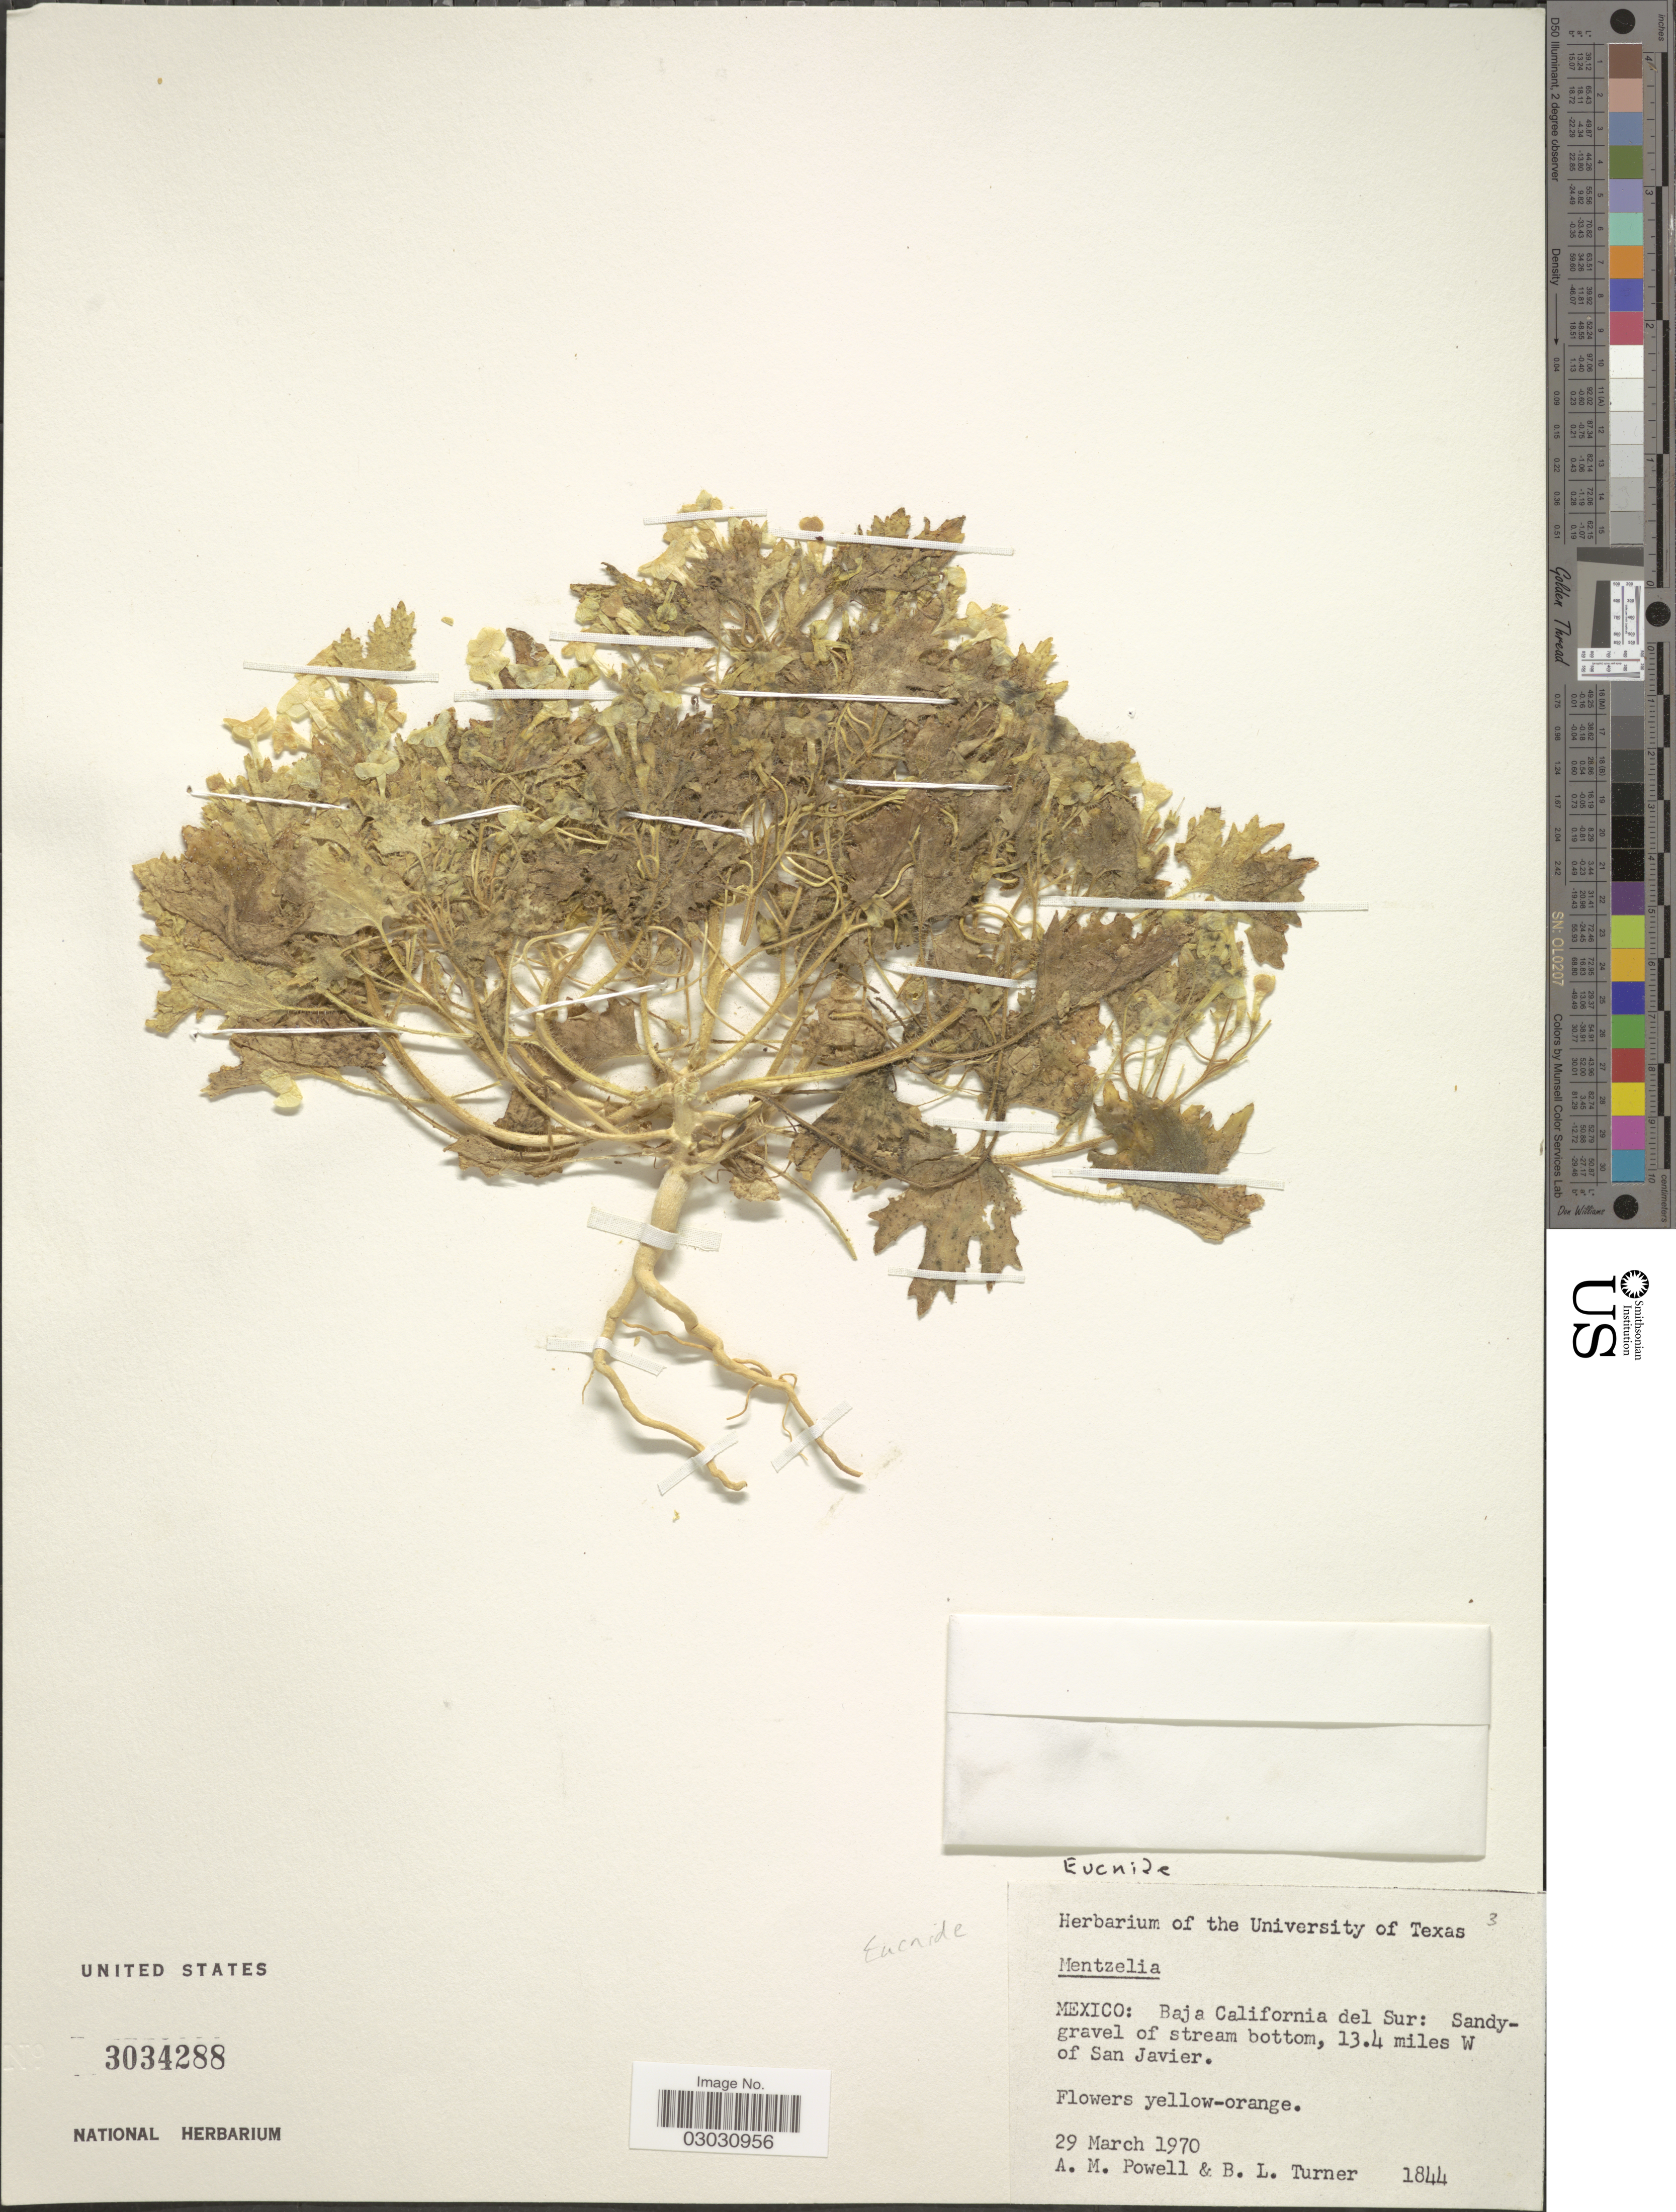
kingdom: Plantae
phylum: Tracheophyta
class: Magnoliopsida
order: Cornales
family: Loasaceae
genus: Eucnide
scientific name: Eucnide sp.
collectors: A. M. Powell & B. L. Turner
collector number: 1844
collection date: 1970-03-29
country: Mexico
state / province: Baja California Sur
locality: Baja California del Sur: Sandygravel of stream bottom, 13.4 miles W of San Javier.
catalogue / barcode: US 3034288